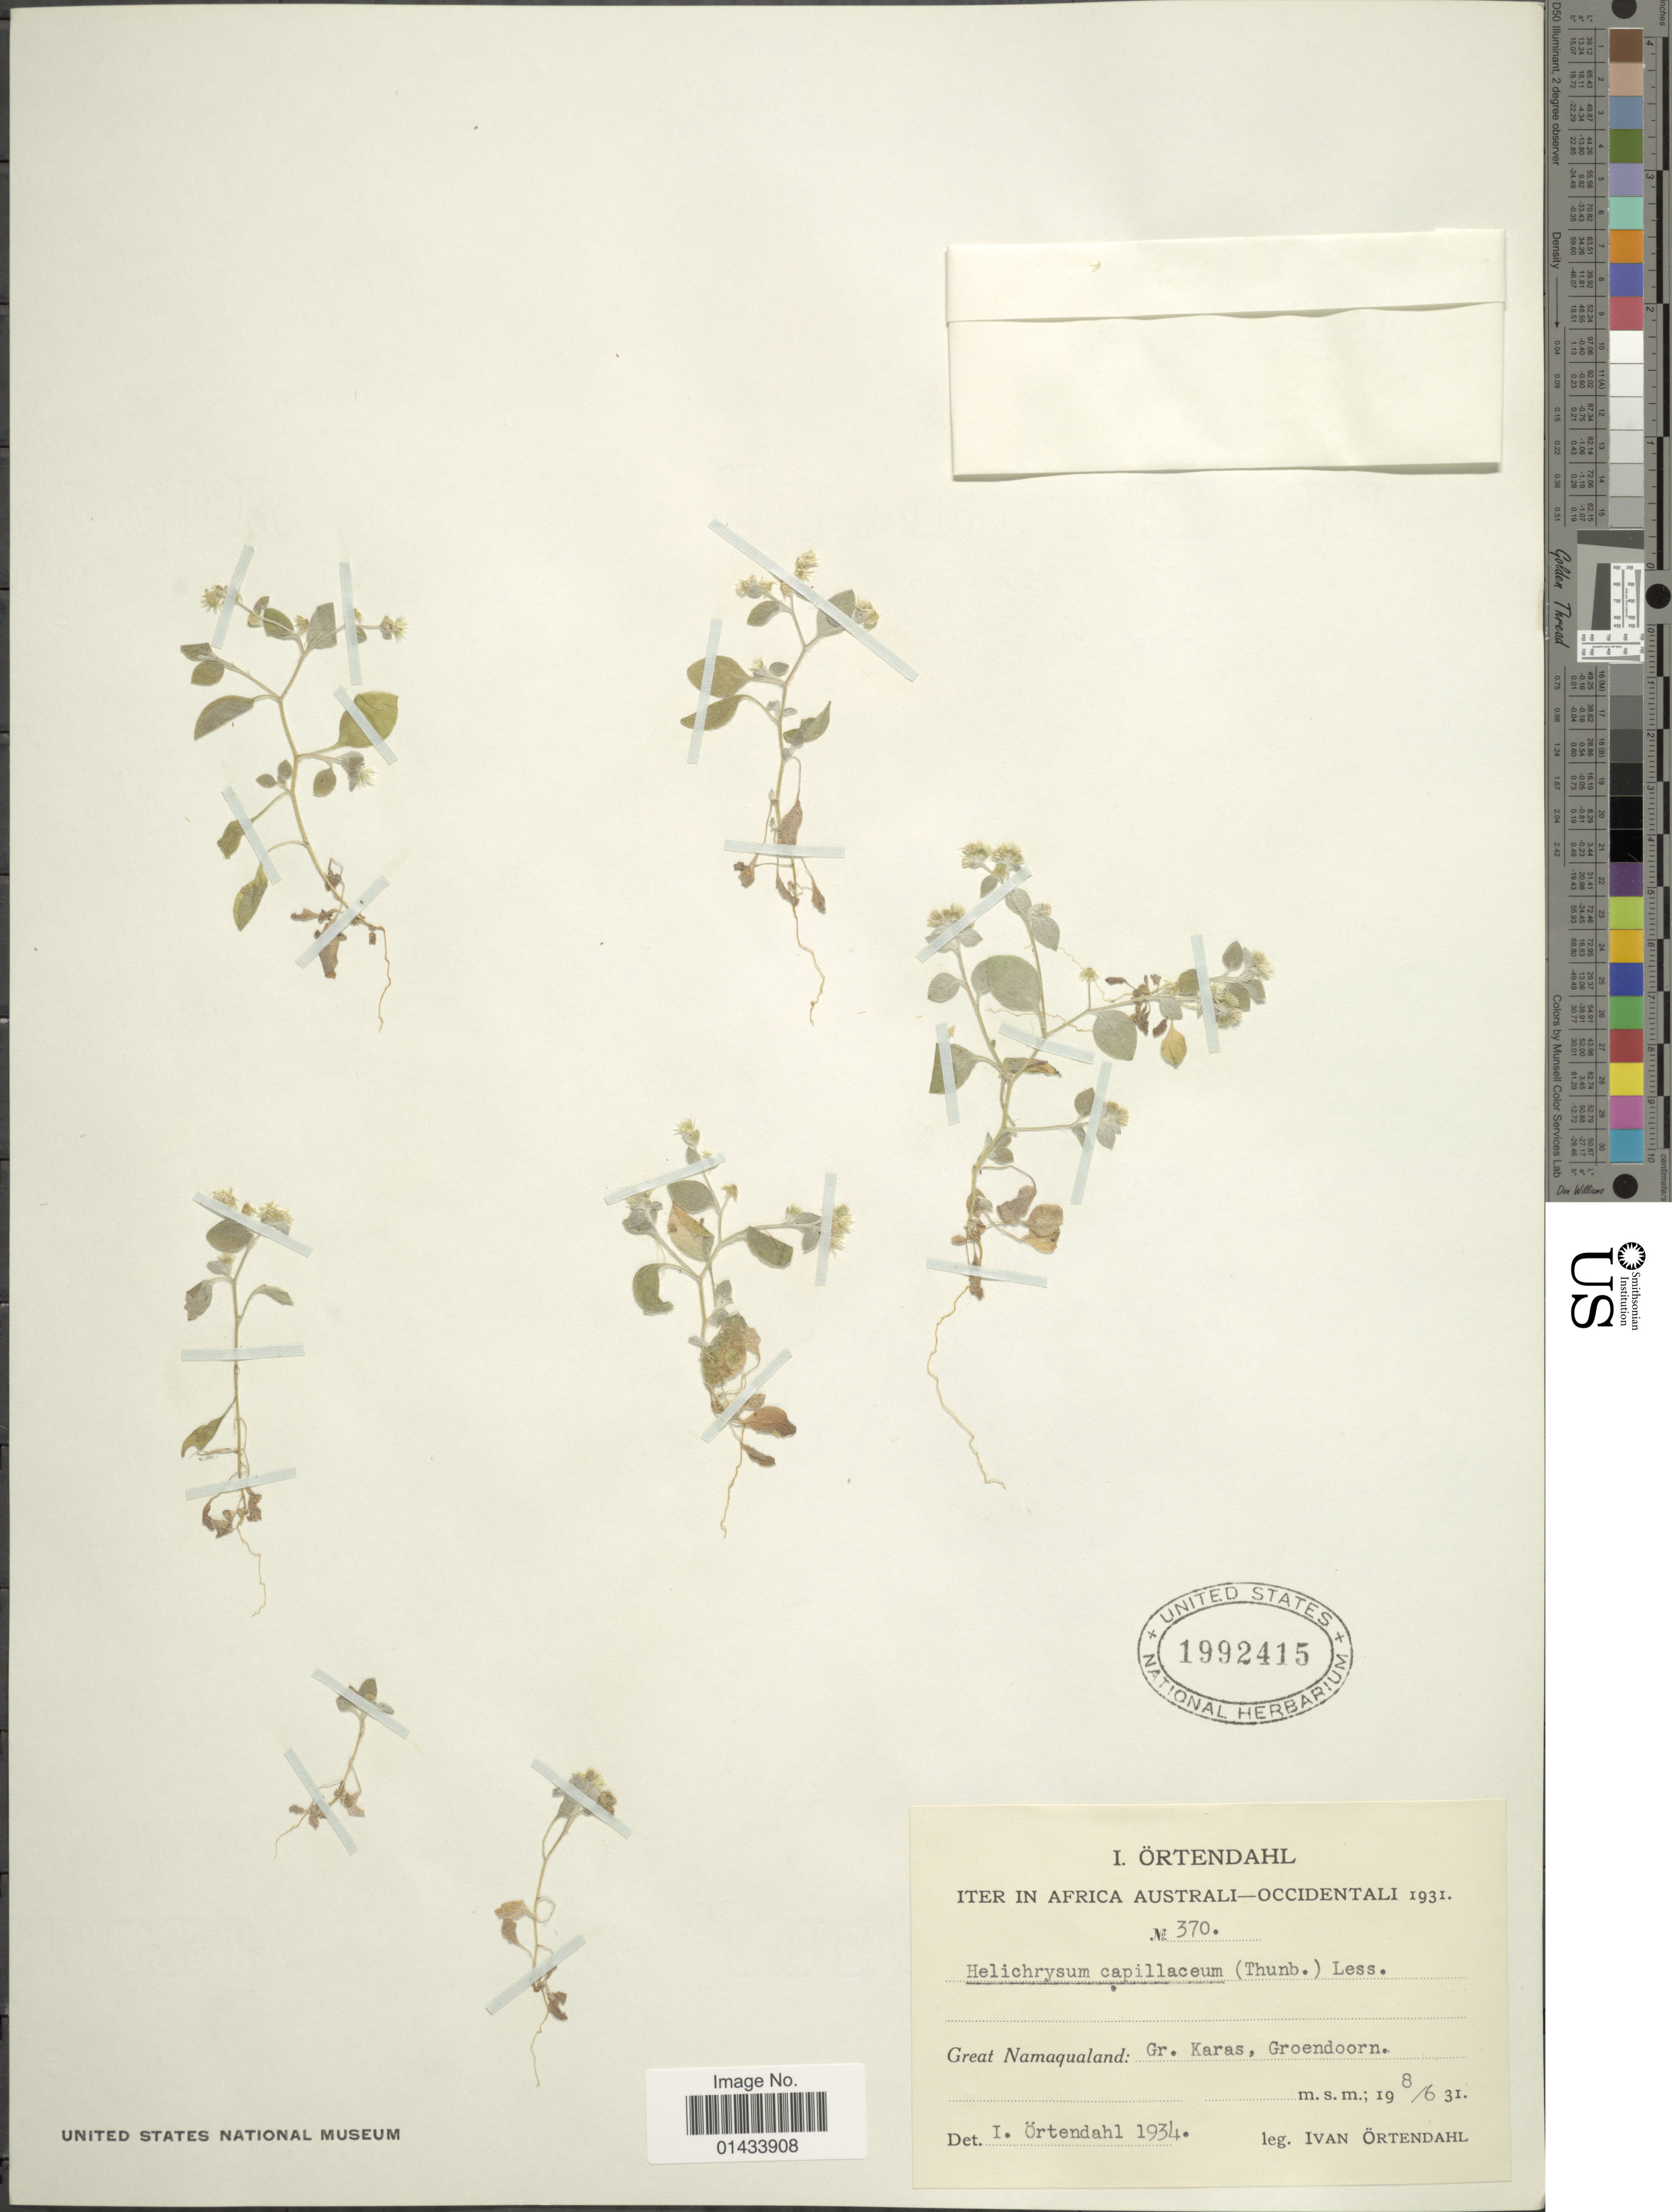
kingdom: Plantae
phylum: Tracheophyta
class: Magnoliopsida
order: Asterales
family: Asteraceae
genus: Helichrysum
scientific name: Helichrysum sp.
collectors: I. Ortendahl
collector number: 370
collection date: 1931-06-08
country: Namibia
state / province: Karas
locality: Africa Australi- Occidentali, Great Namaqualand: Gr. Karas- Groendoorn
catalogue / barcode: US 1992415